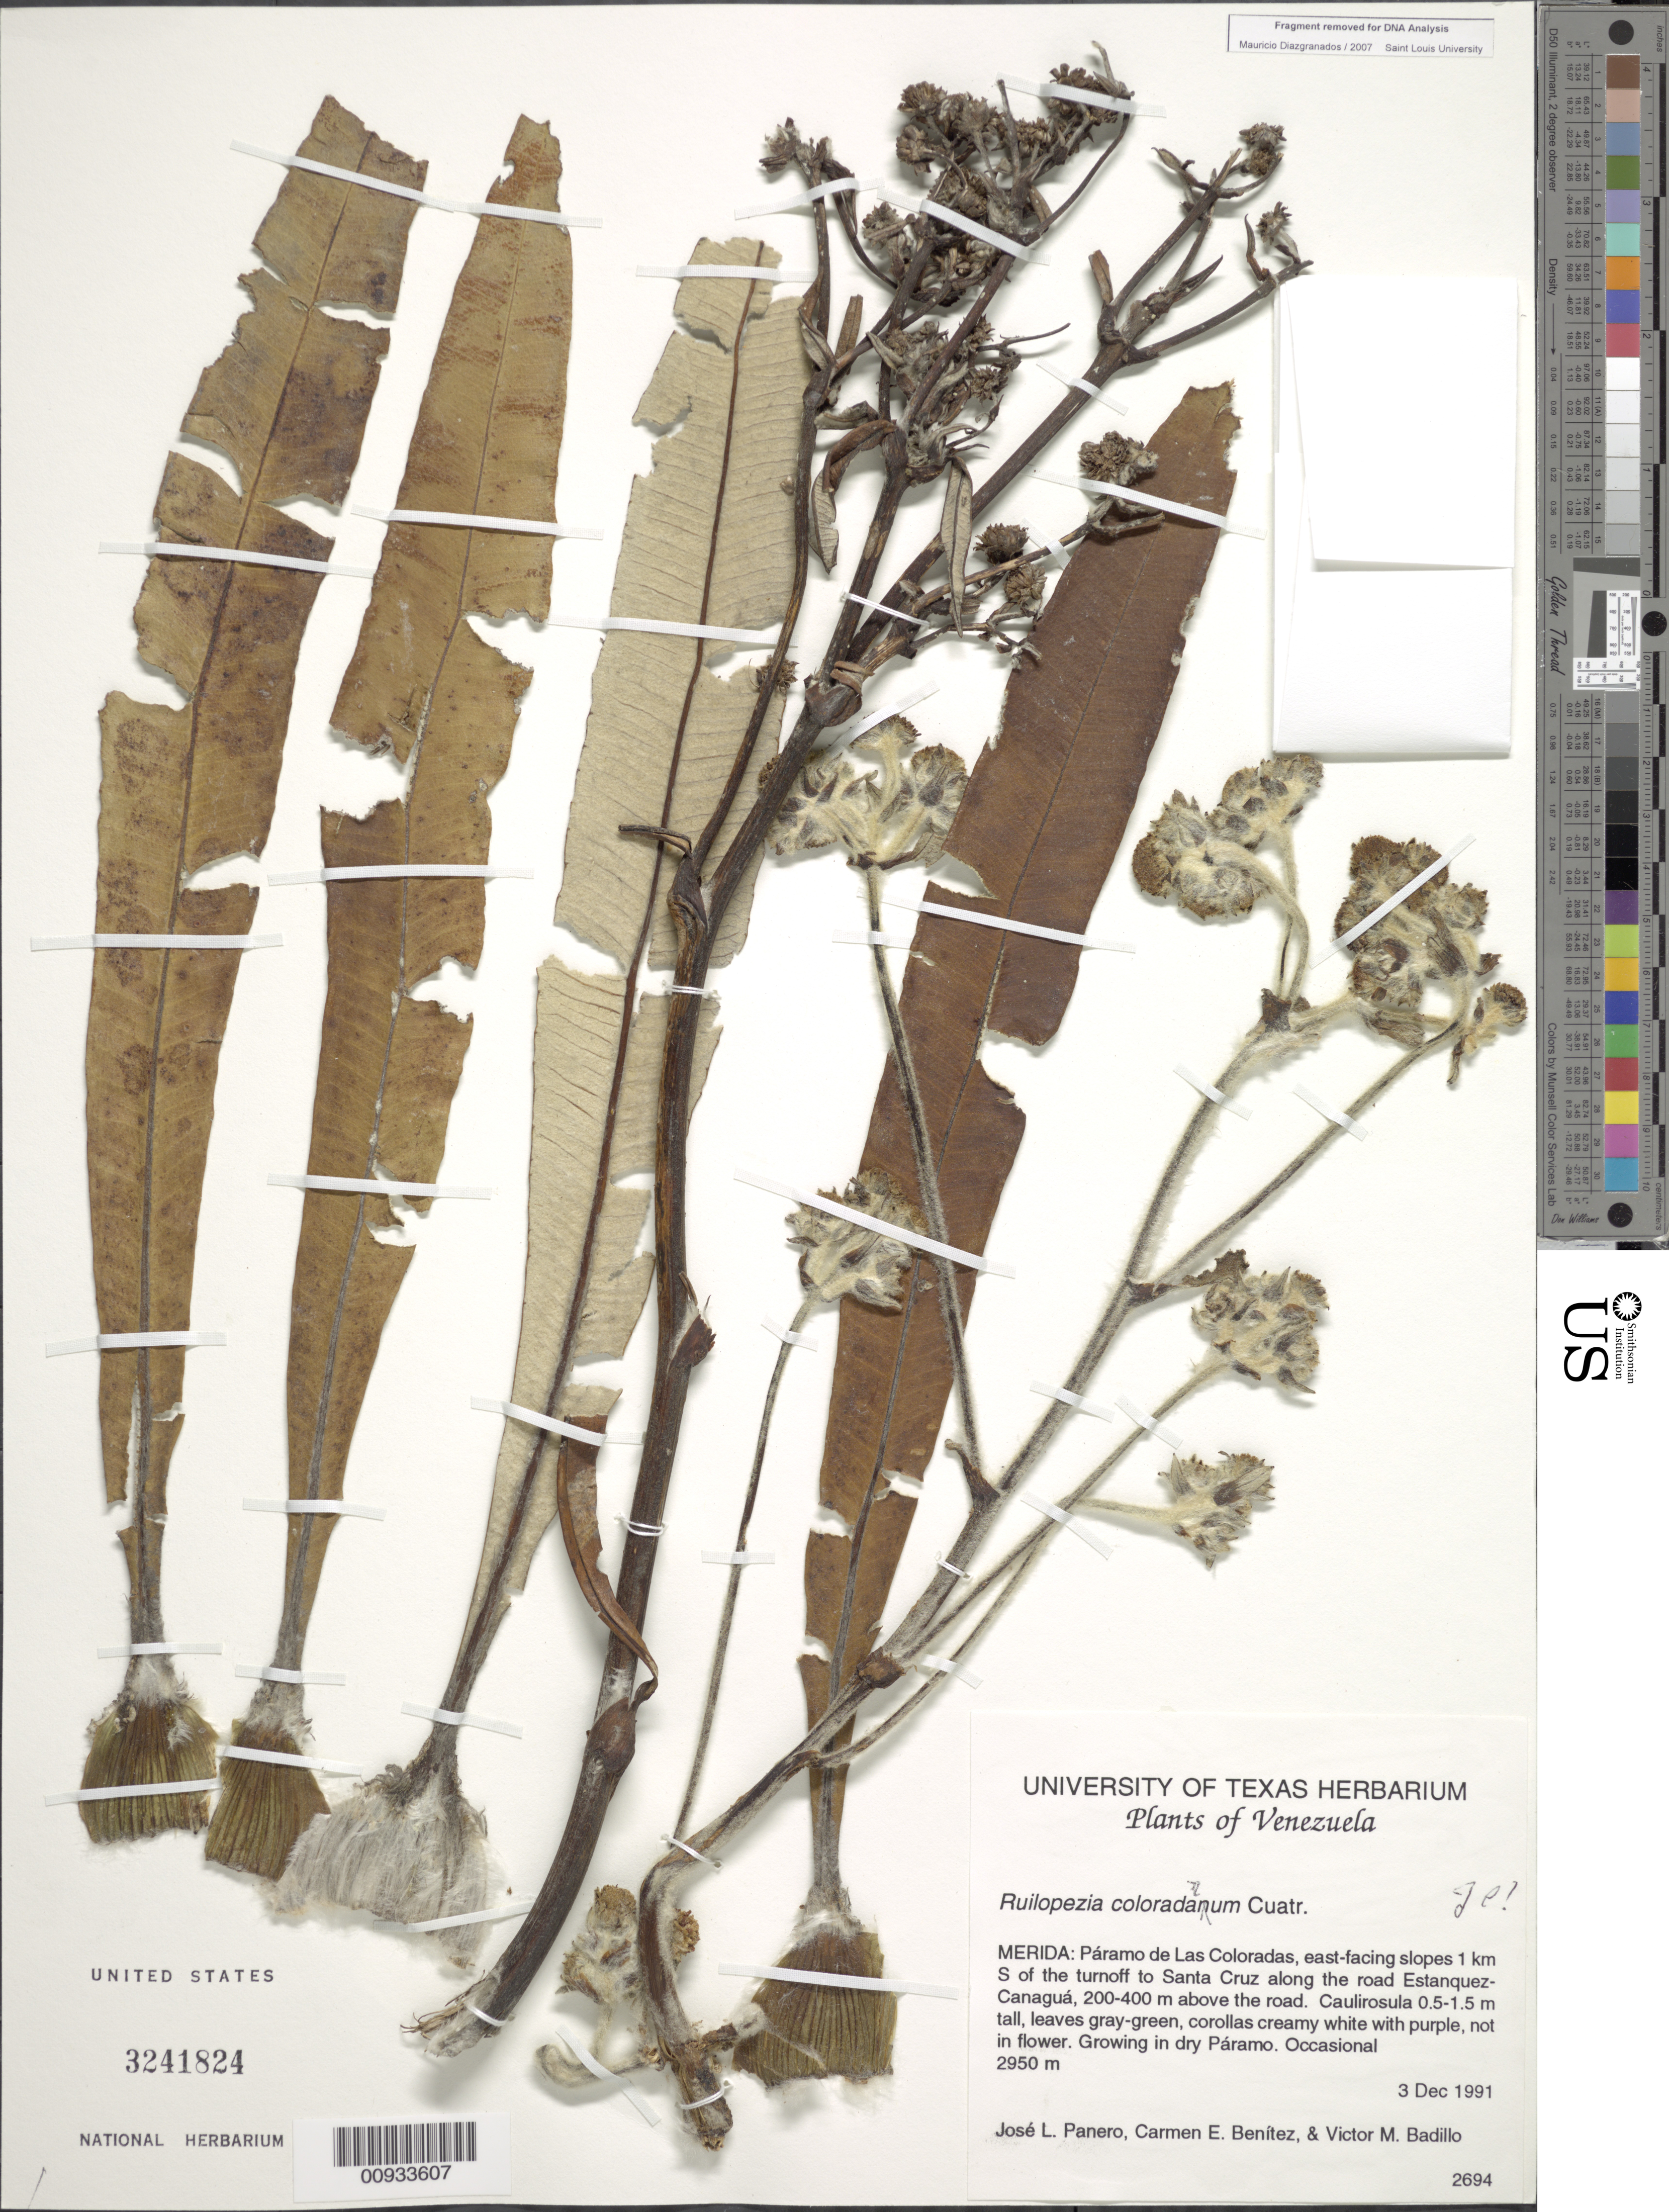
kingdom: Plantae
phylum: Tracheophyta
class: Magnoliopsida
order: Asterales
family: Asteraceae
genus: Ruilopezia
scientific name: Ruilopezia coloradarum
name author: (Cuatrec.) Cuatrec.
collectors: J. L. Panero, C. E. Benítez de Rojas & V. Badillo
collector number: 2694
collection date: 1991-12-03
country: Venezuela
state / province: Mérida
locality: Páramo de Las Coloradas. Páramo de Las Coloradas, east-facing slopes 1 km S of the turnoff to Santa Cruz along the road Estanquez-Canaguá, 200-400 m above the road.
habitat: Growing in dry Páramo.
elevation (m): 2950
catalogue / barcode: US 3241824